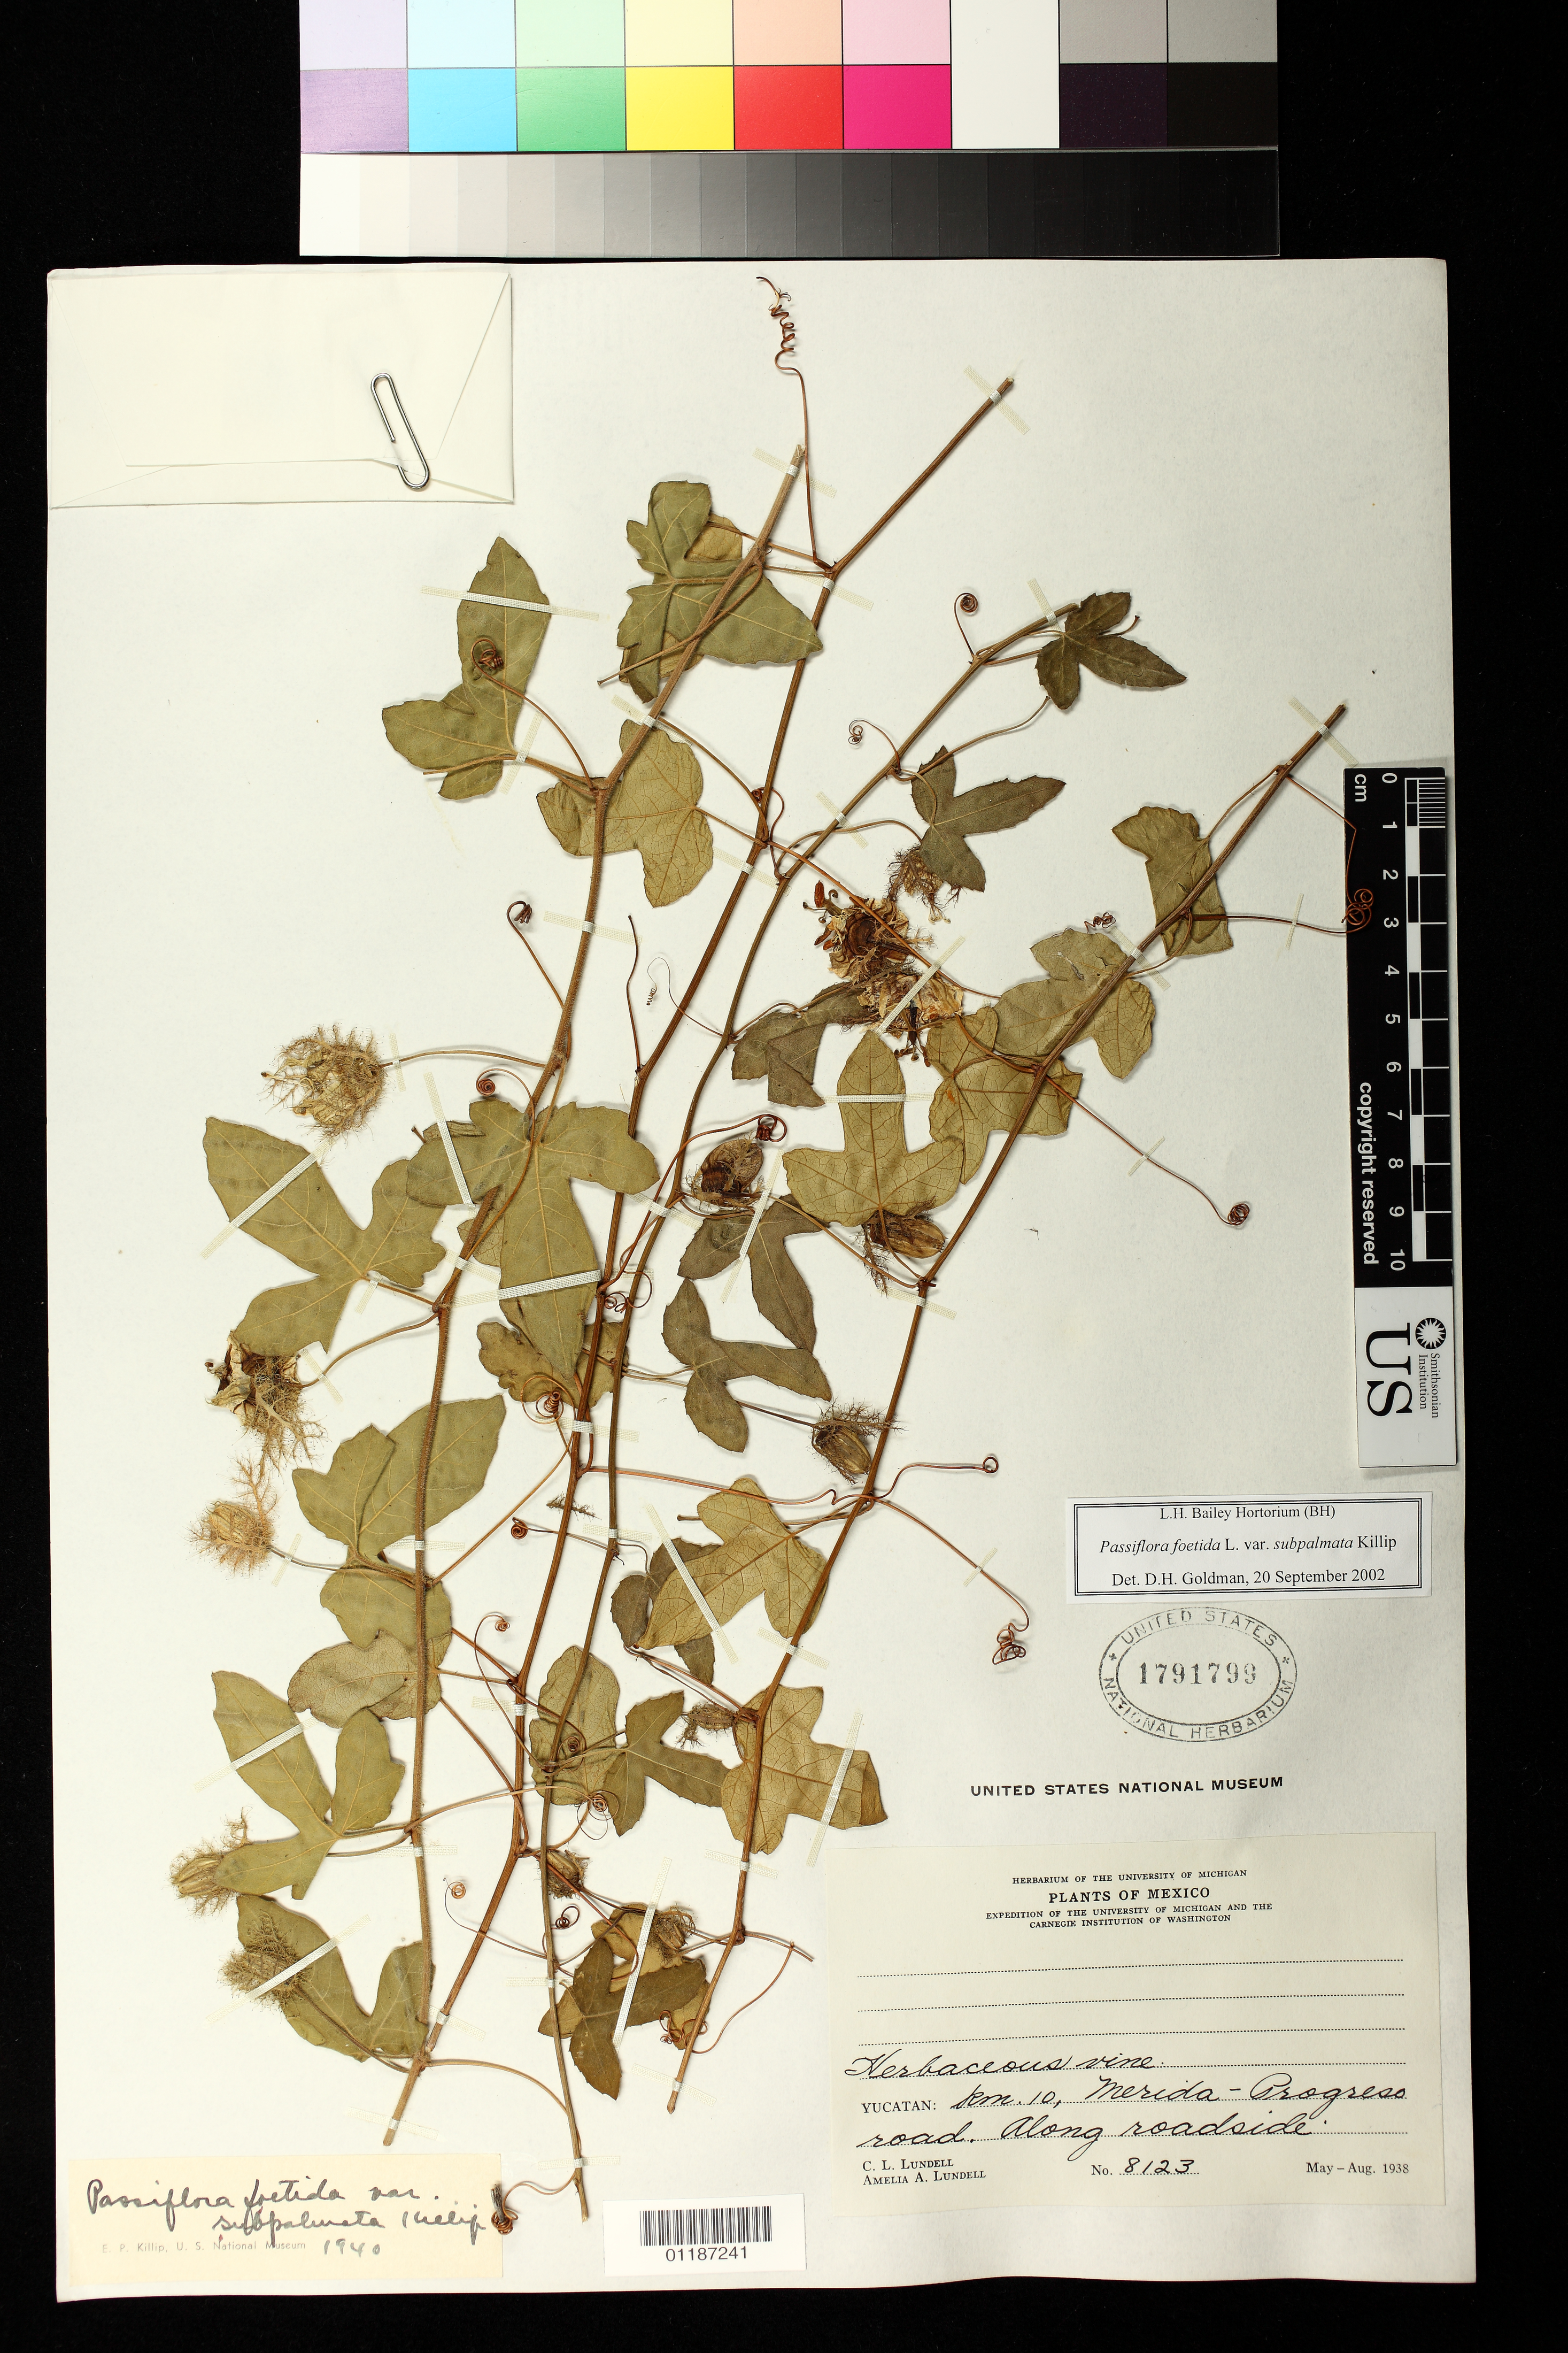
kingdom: Plantae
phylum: Tracheophyta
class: Magnoliopsida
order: Malpighiales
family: Passifloraceae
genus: Passiflora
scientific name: Passiflora foetida var. subpalmata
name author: Killip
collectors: C. L. Lundell & A. A. Lundell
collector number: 8123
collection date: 1938-05/1938-08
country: Mexico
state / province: Yucatán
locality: Km. 10, Merida-Progreso road along roadside.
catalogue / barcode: US 1791799